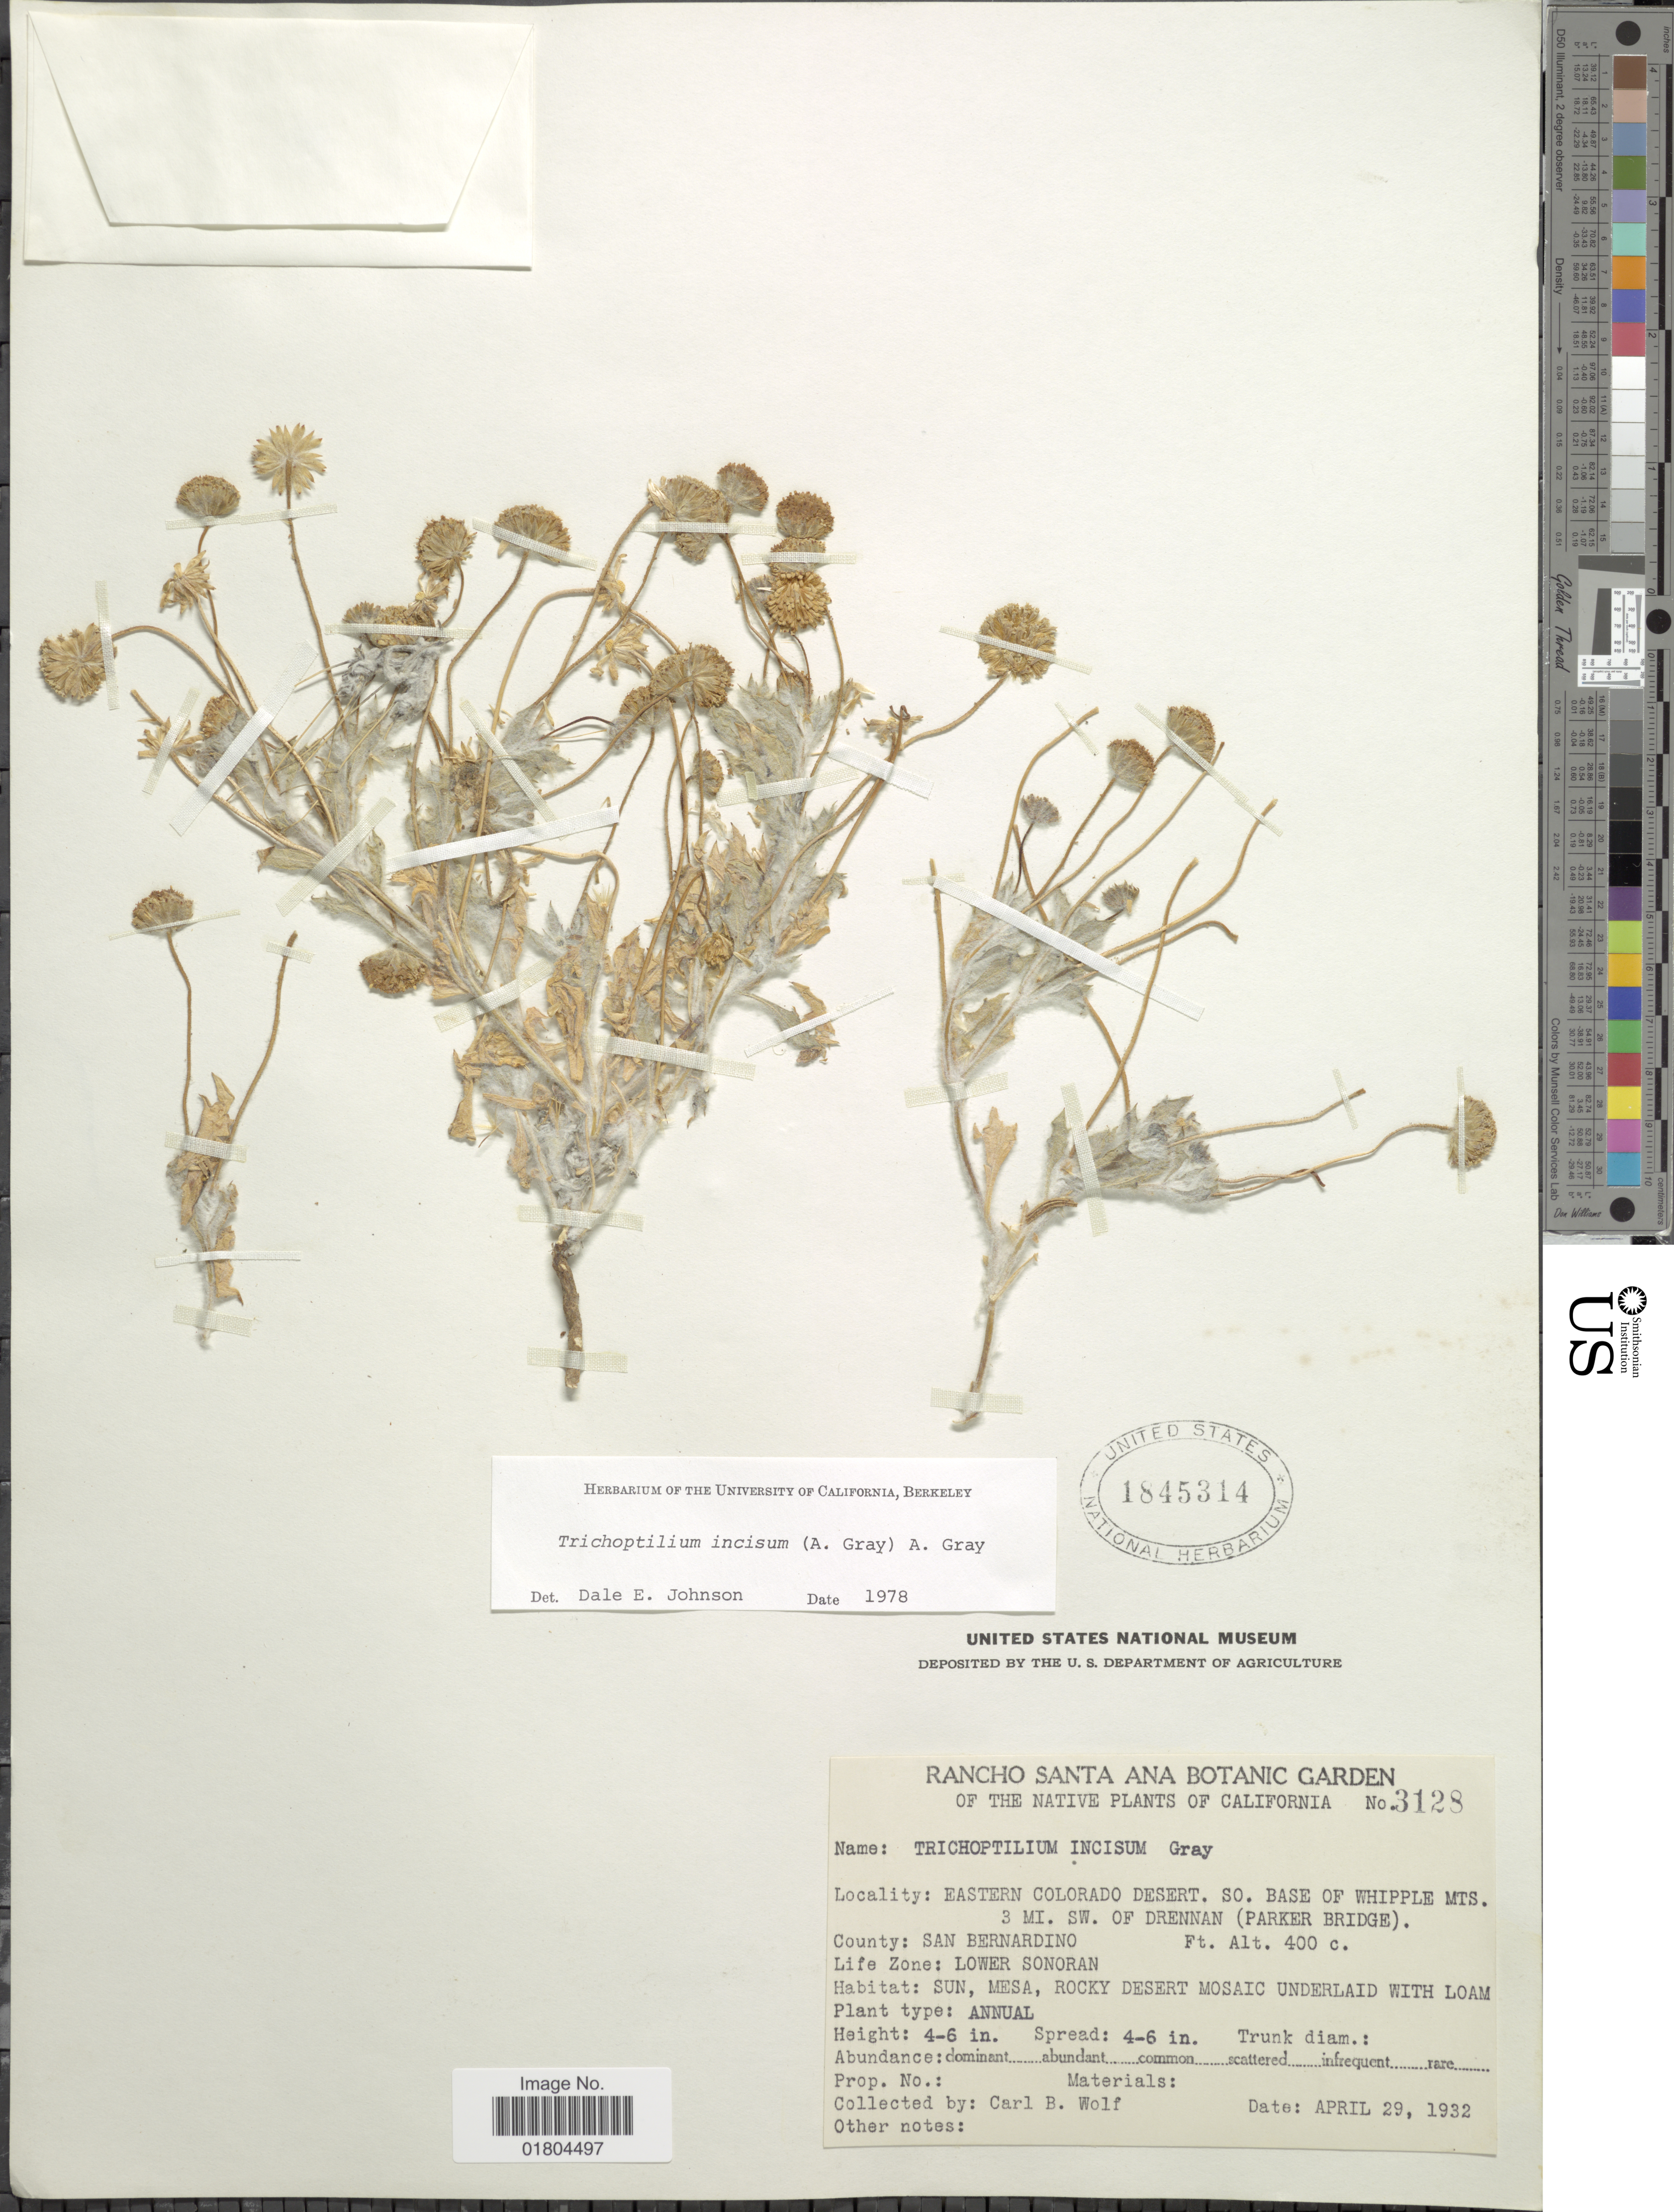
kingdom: Plantae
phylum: Tracheophyta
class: Magnoliopsida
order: Asterales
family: Asteraceae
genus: Trichoptilium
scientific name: Trichoptilium incisum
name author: (A. Gray) A. Gray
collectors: C. B. Wolf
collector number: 3128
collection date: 1932-04-29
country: United States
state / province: California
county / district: San Bernardino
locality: Eastern Colorado Desert, SO. Base of Whipple Mts., 3 mi. SW. of Drennan (Parker Bridge), County San Bernardino, Life Zone: Lower Sonoran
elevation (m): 122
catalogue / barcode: US 1845314